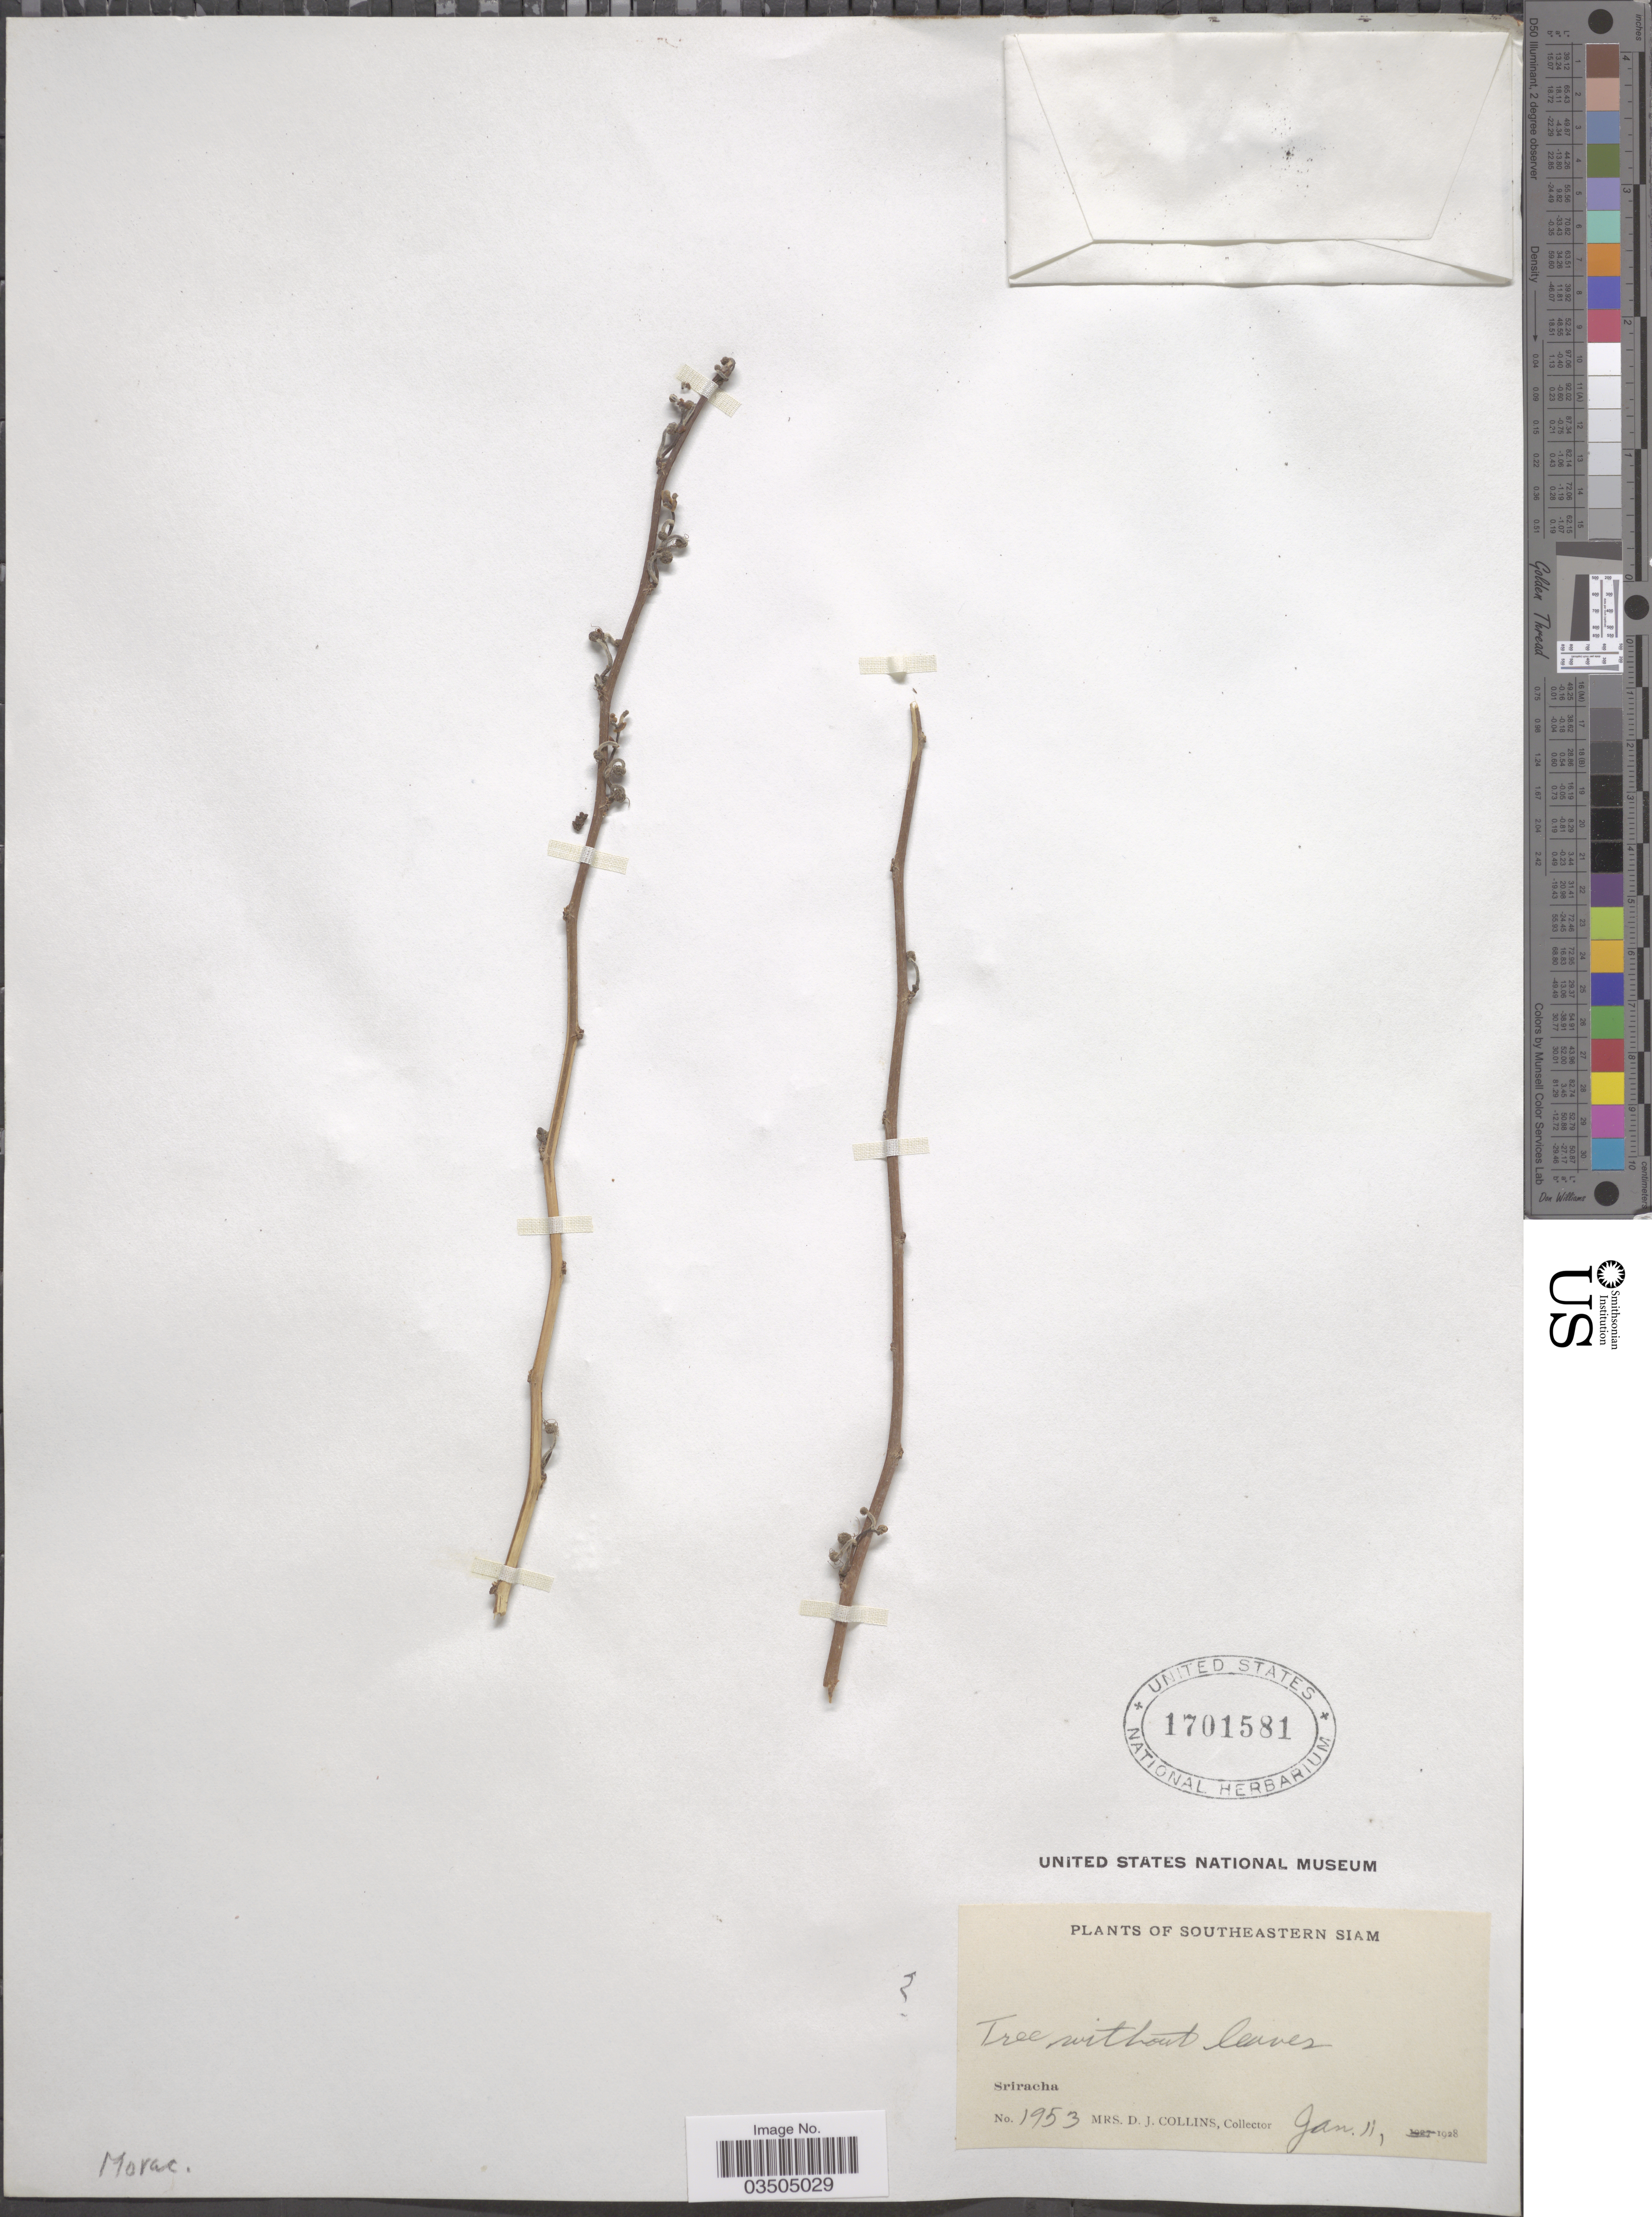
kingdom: Plantae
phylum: Tracheophyta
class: Magnoliopsida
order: Proteales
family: Proteaceae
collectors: Mrs. D. J. Collins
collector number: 1953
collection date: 1928-01-11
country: Thailand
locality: Southeastern Siam. Sriracha.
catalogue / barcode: US 1701581